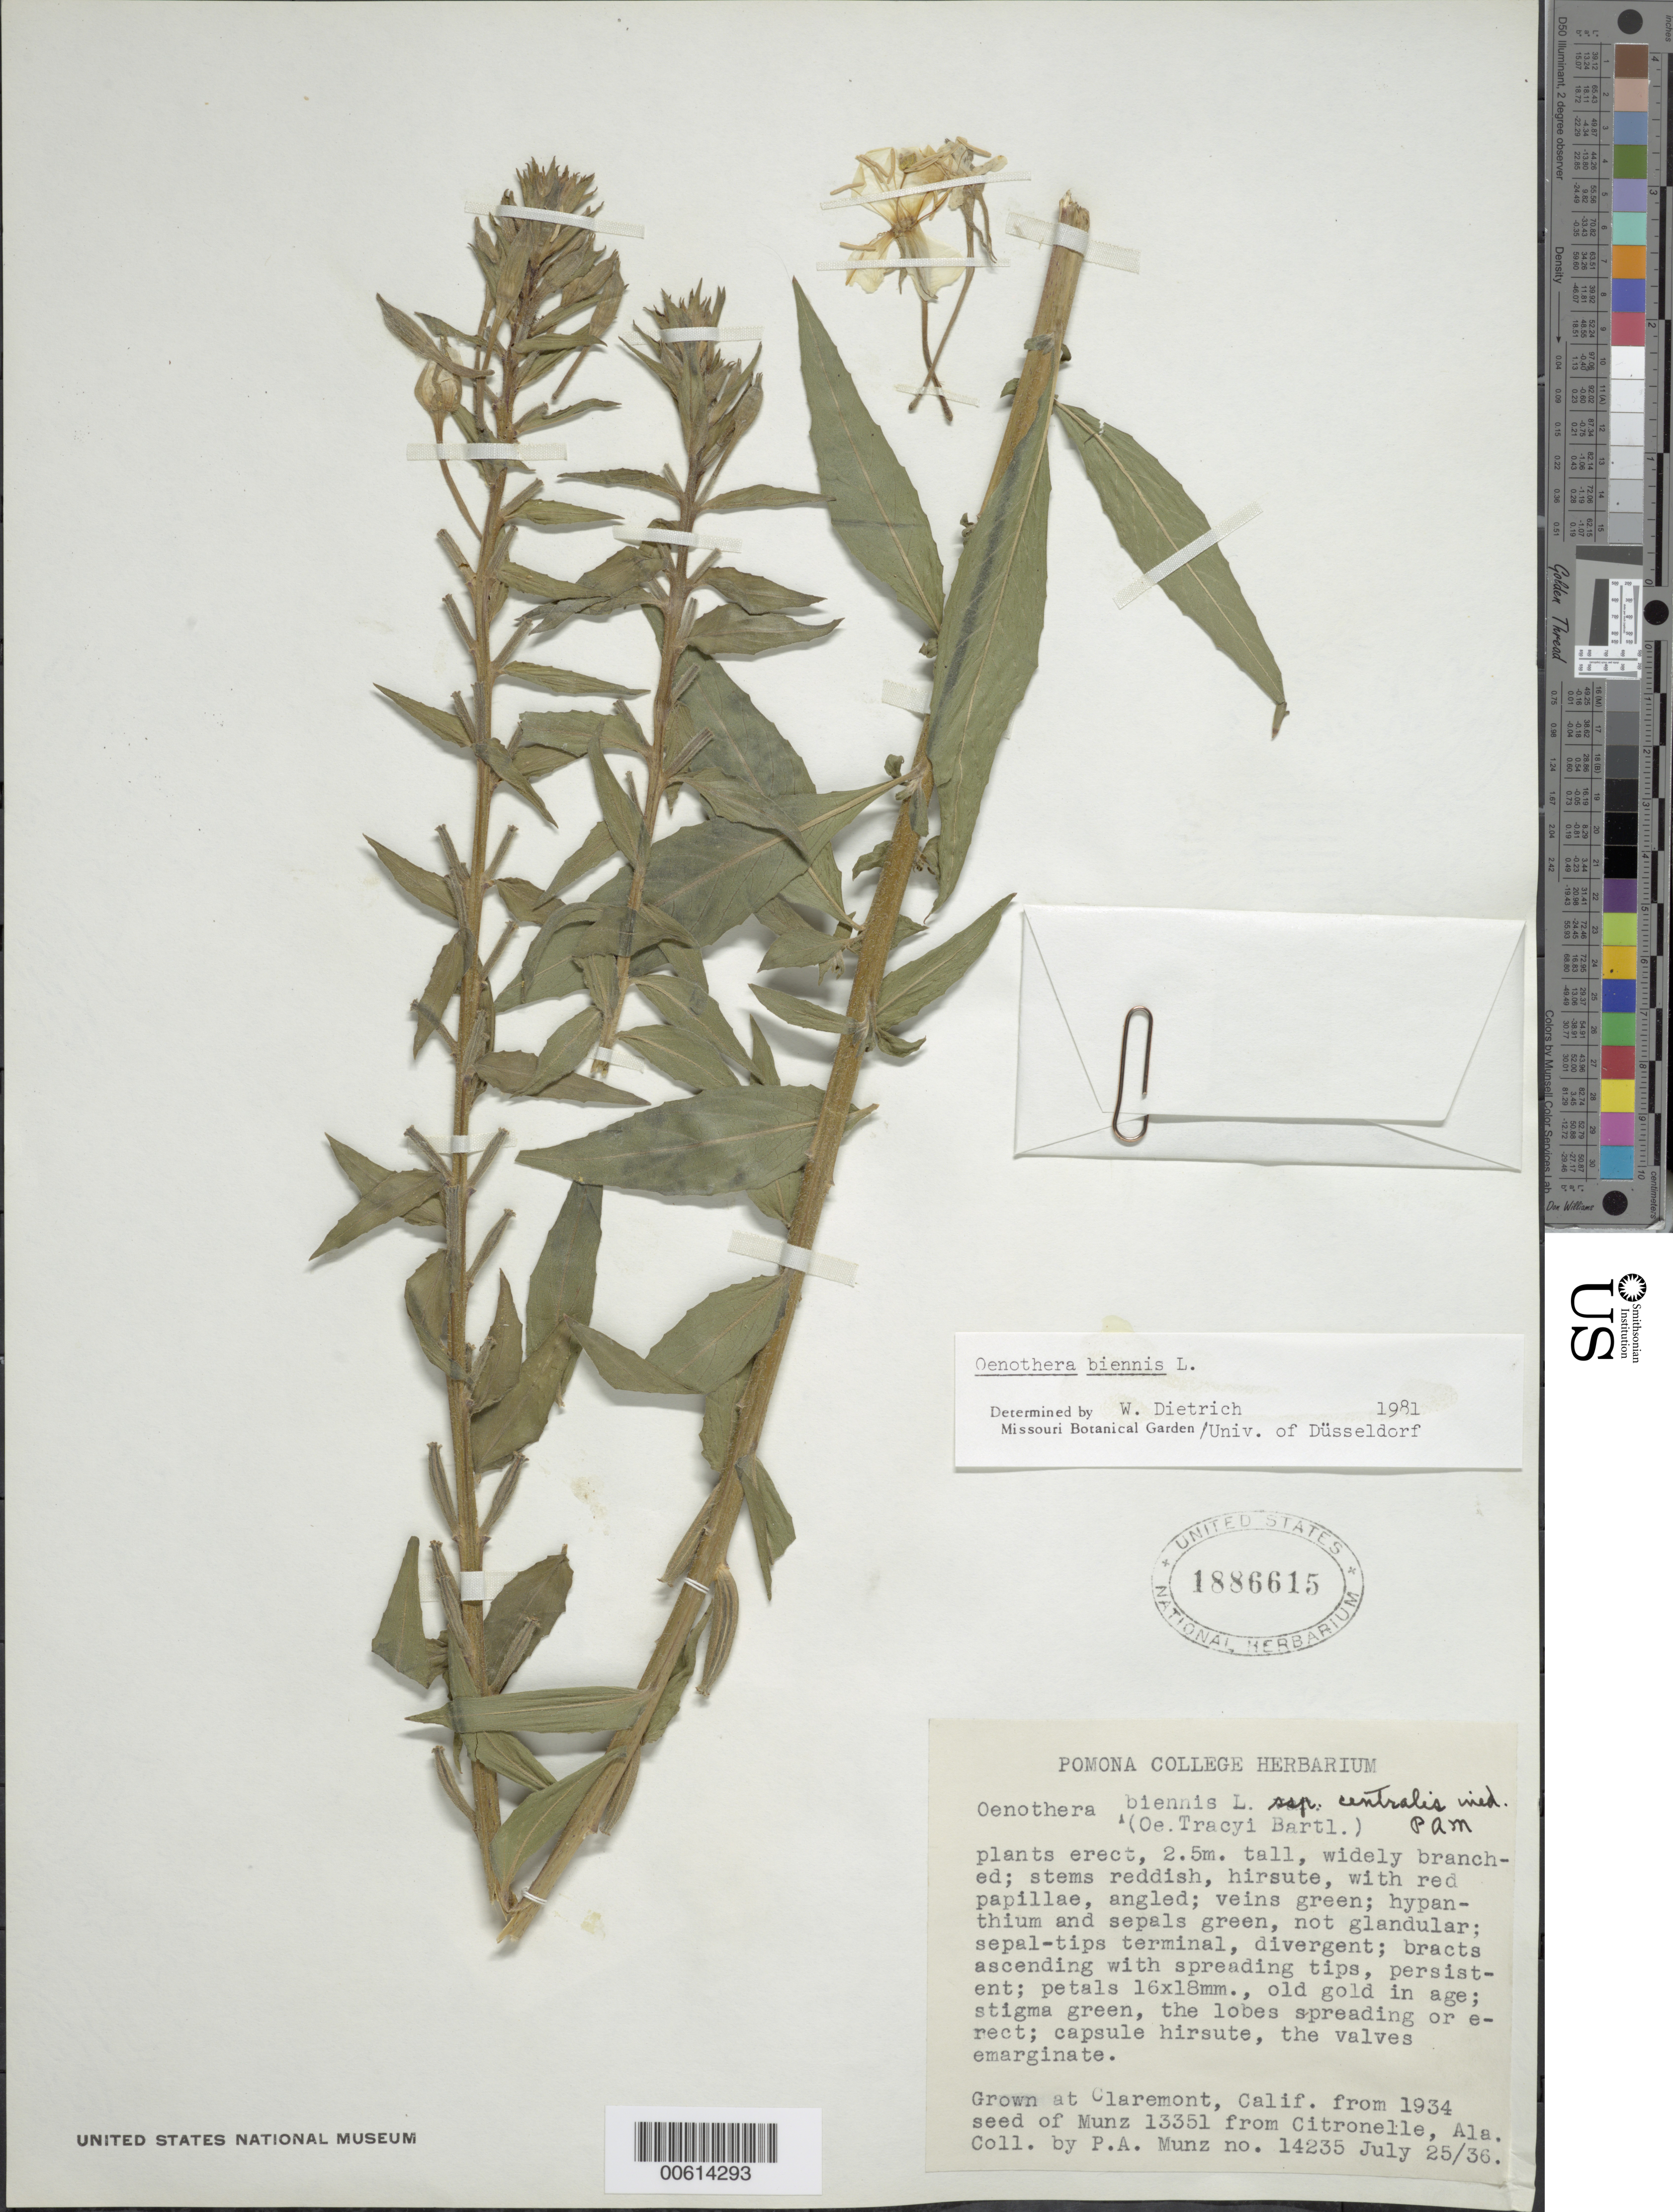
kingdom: Plantae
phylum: Tracheophyta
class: Magnoliopsida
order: Myrtales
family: Onagraceae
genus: Oenothera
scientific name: Oenothera biennis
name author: L.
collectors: P. A. Munz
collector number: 14235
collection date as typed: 25 Jul 1936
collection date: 1936-07-25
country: United States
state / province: California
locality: Pomona College, Claremont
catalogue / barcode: US 1886615